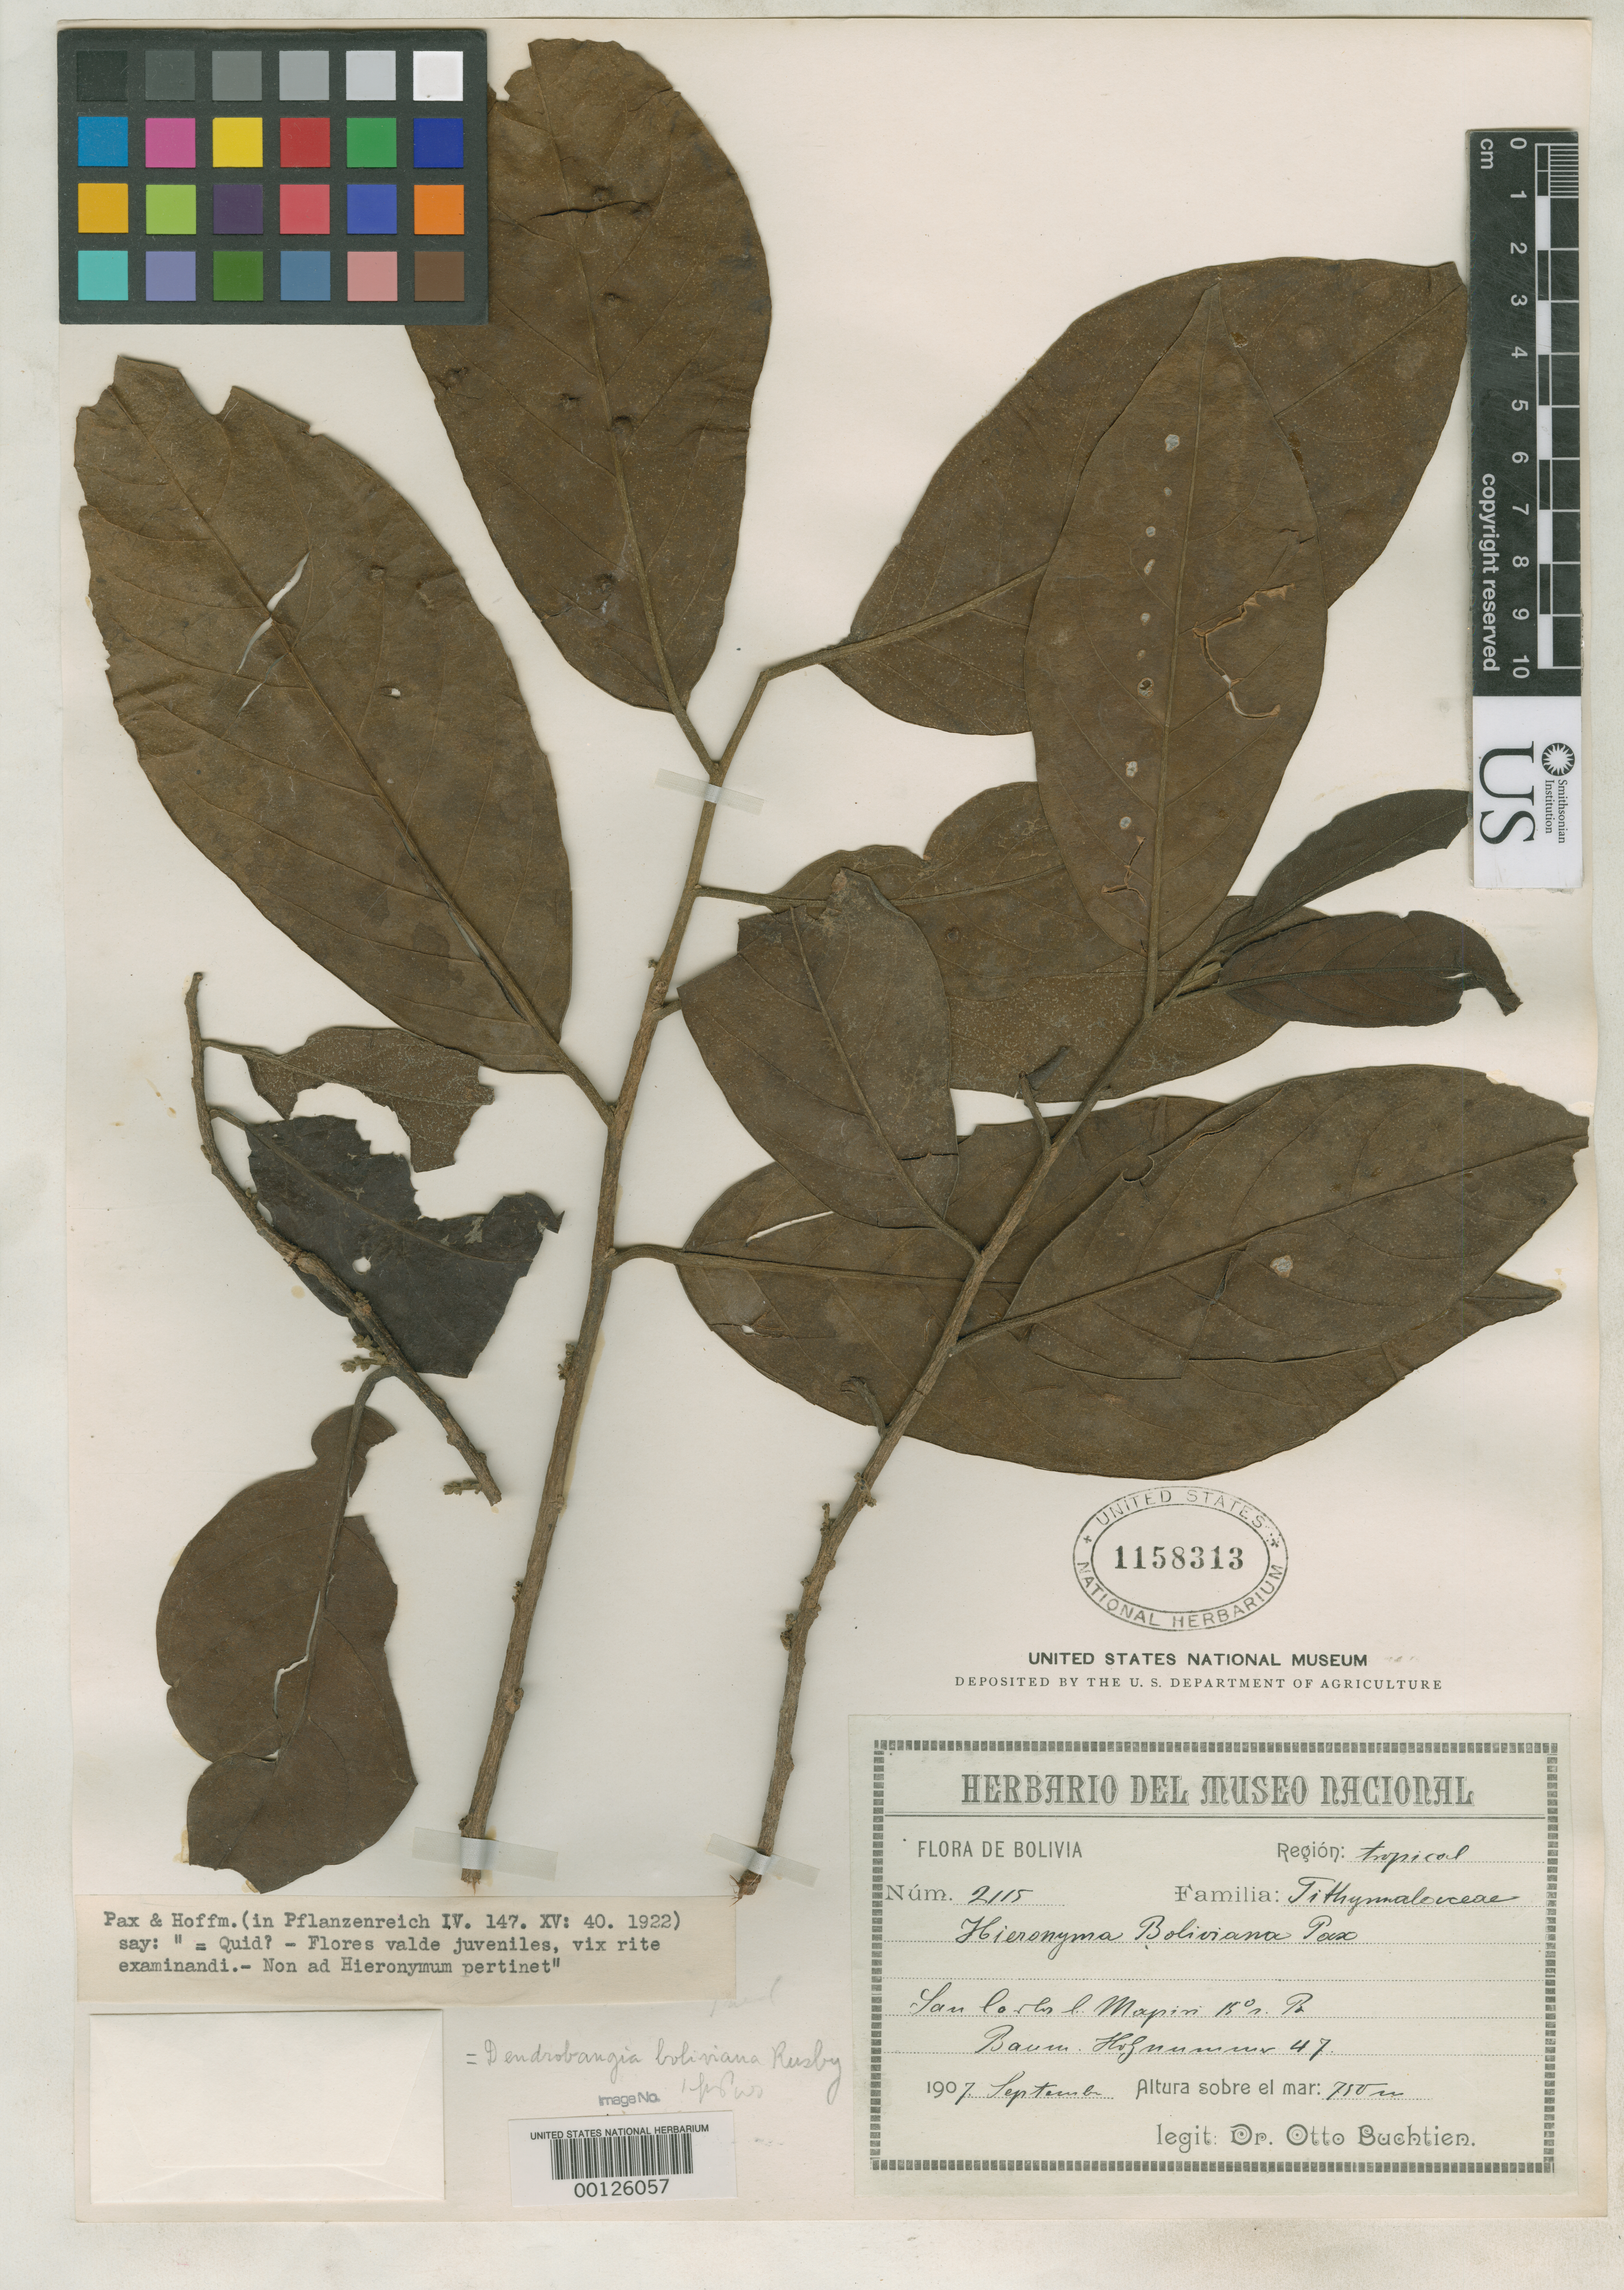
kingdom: Plantae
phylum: Tracheophyta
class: Magnoliopsida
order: Malpighiales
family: Phyllanthaceae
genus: Hieronyma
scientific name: Hieronyma boliviana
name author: Pax & K. Hoffm.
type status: Isosyntype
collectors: O. Buchtien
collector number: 2115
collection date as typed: Sep 1907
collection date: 1907-09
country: Bolivia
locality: Mapiri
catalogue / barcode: US 1158313